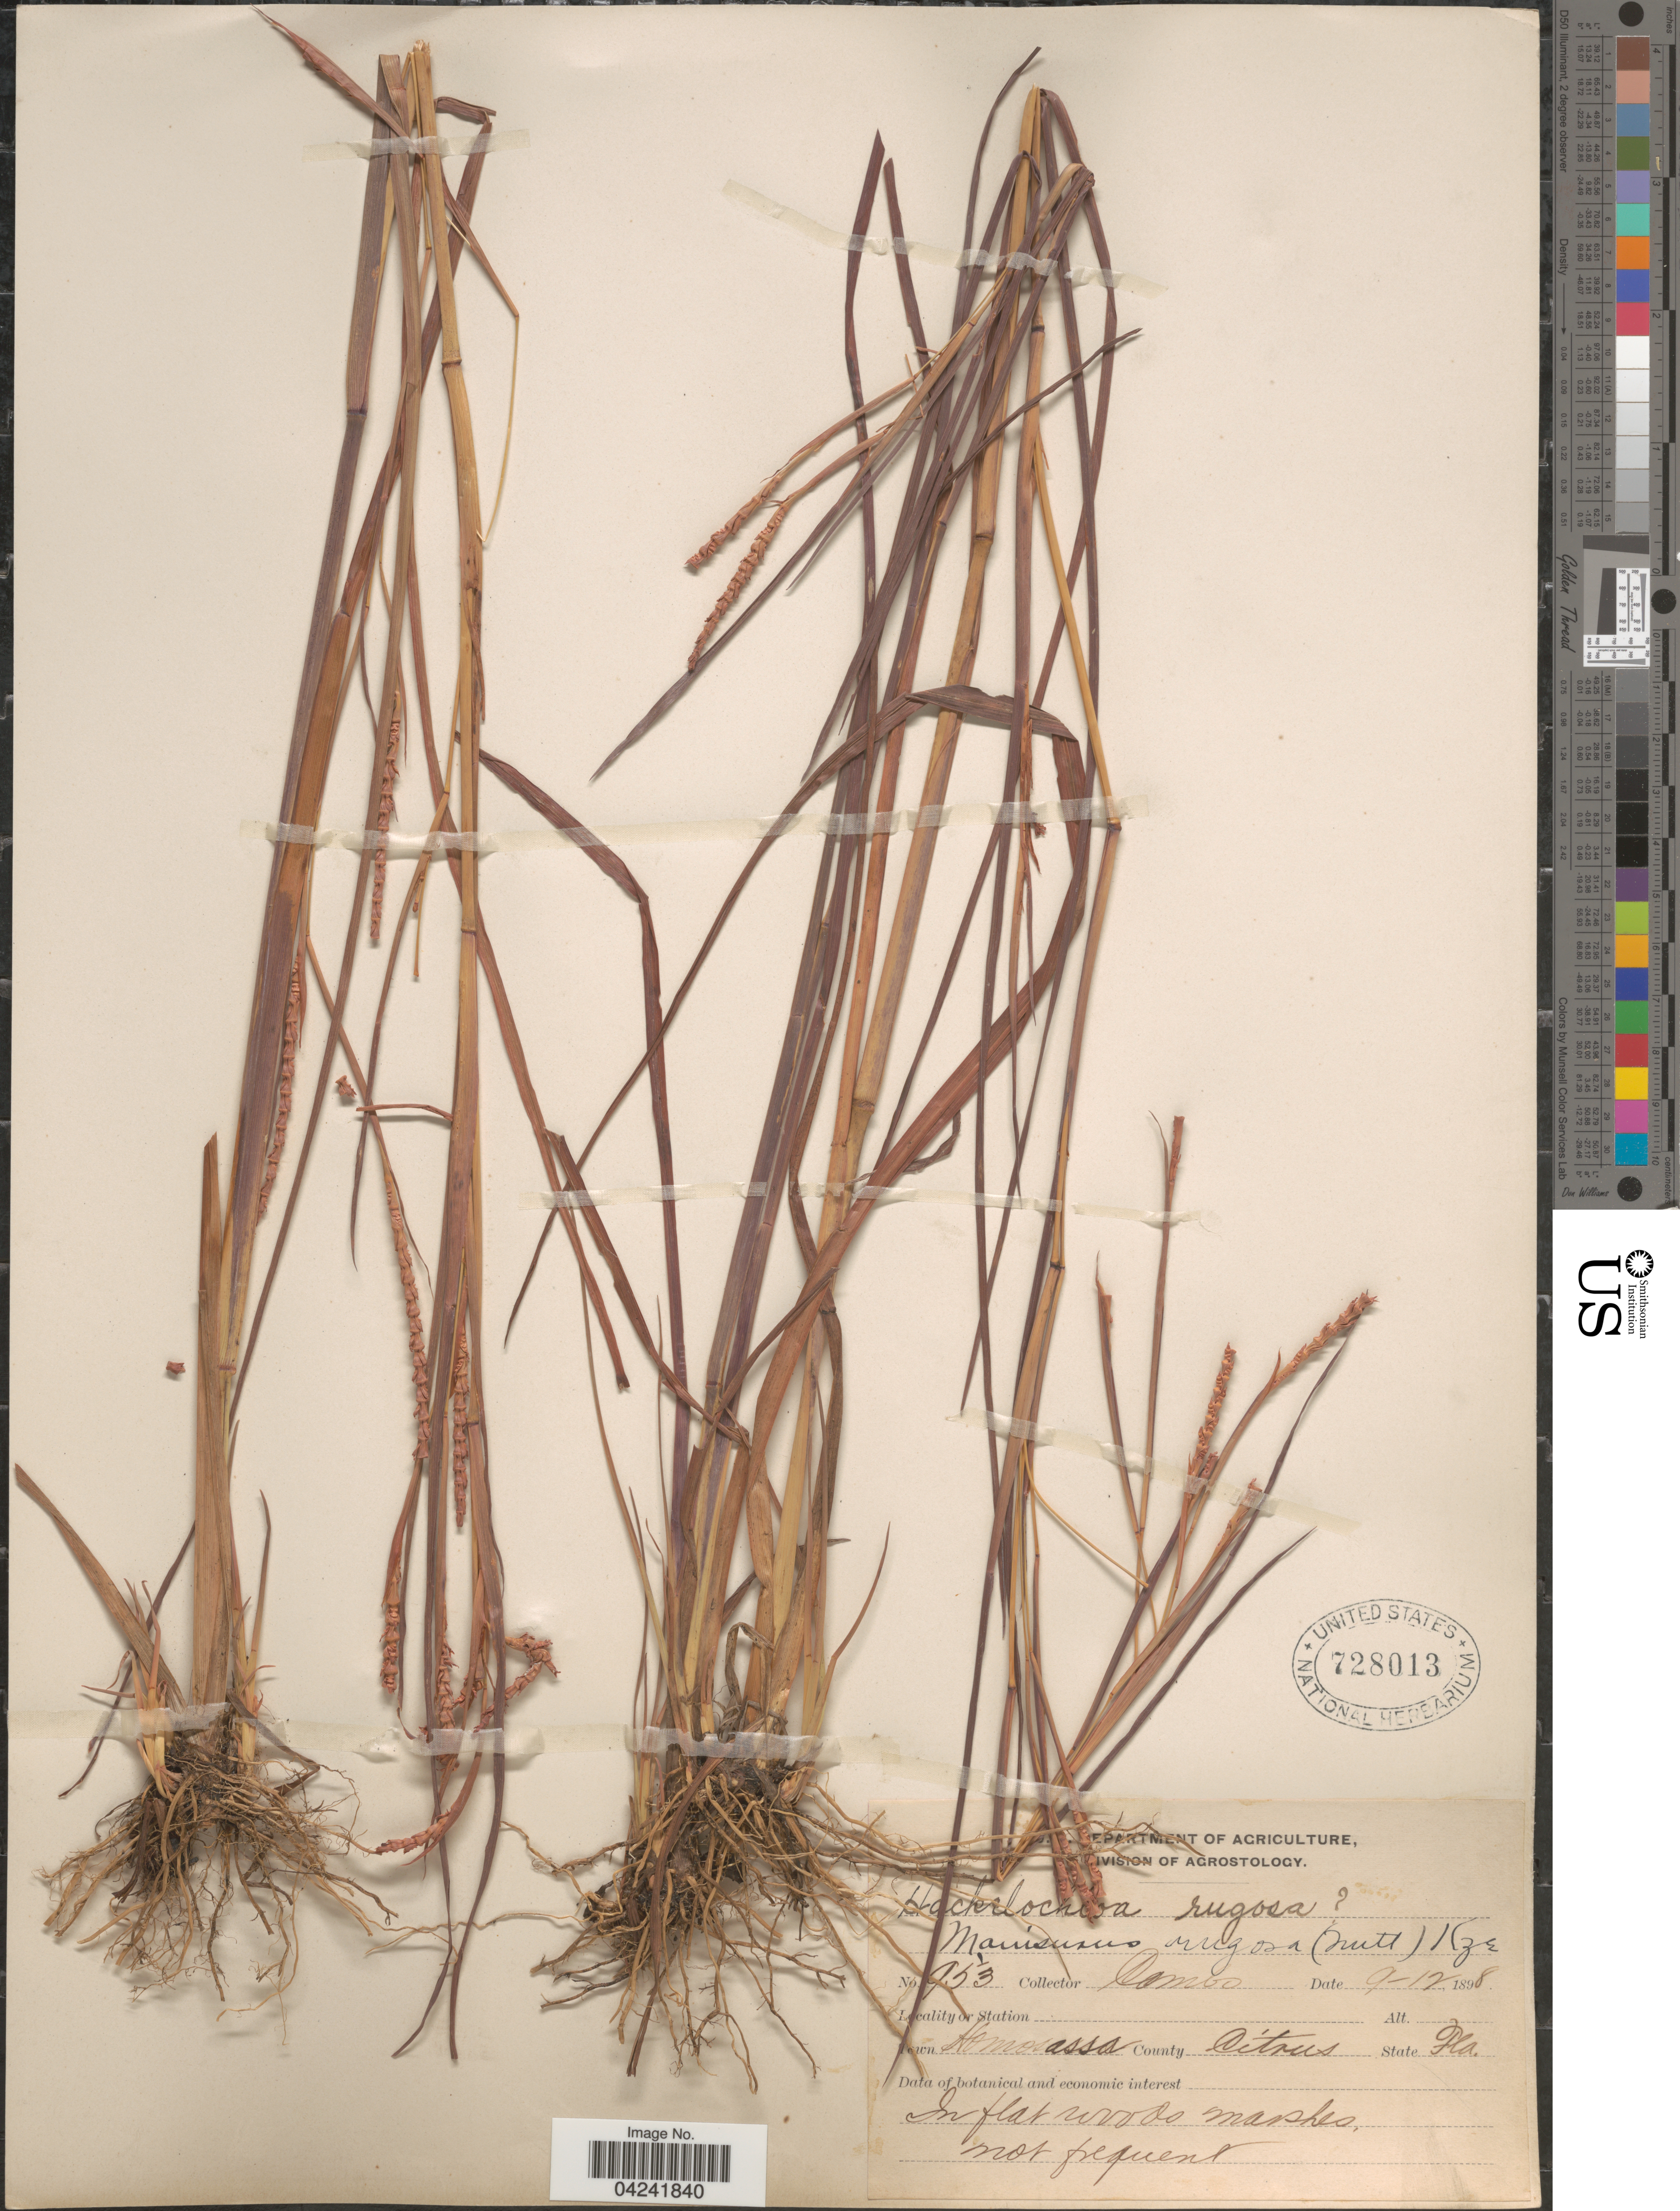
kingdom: Plantae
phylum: Tracheophyta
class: Liliopsida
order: Poales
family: Poaceae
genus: Mnesithea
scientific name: Mnesithea rugosa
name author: (Nutt.) de Koning & Sosef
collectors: -. Combs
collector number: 953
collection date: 1898-09-12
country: United States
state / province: Florida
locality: Town Homosassa. County Citrus.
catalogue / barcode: US 728013